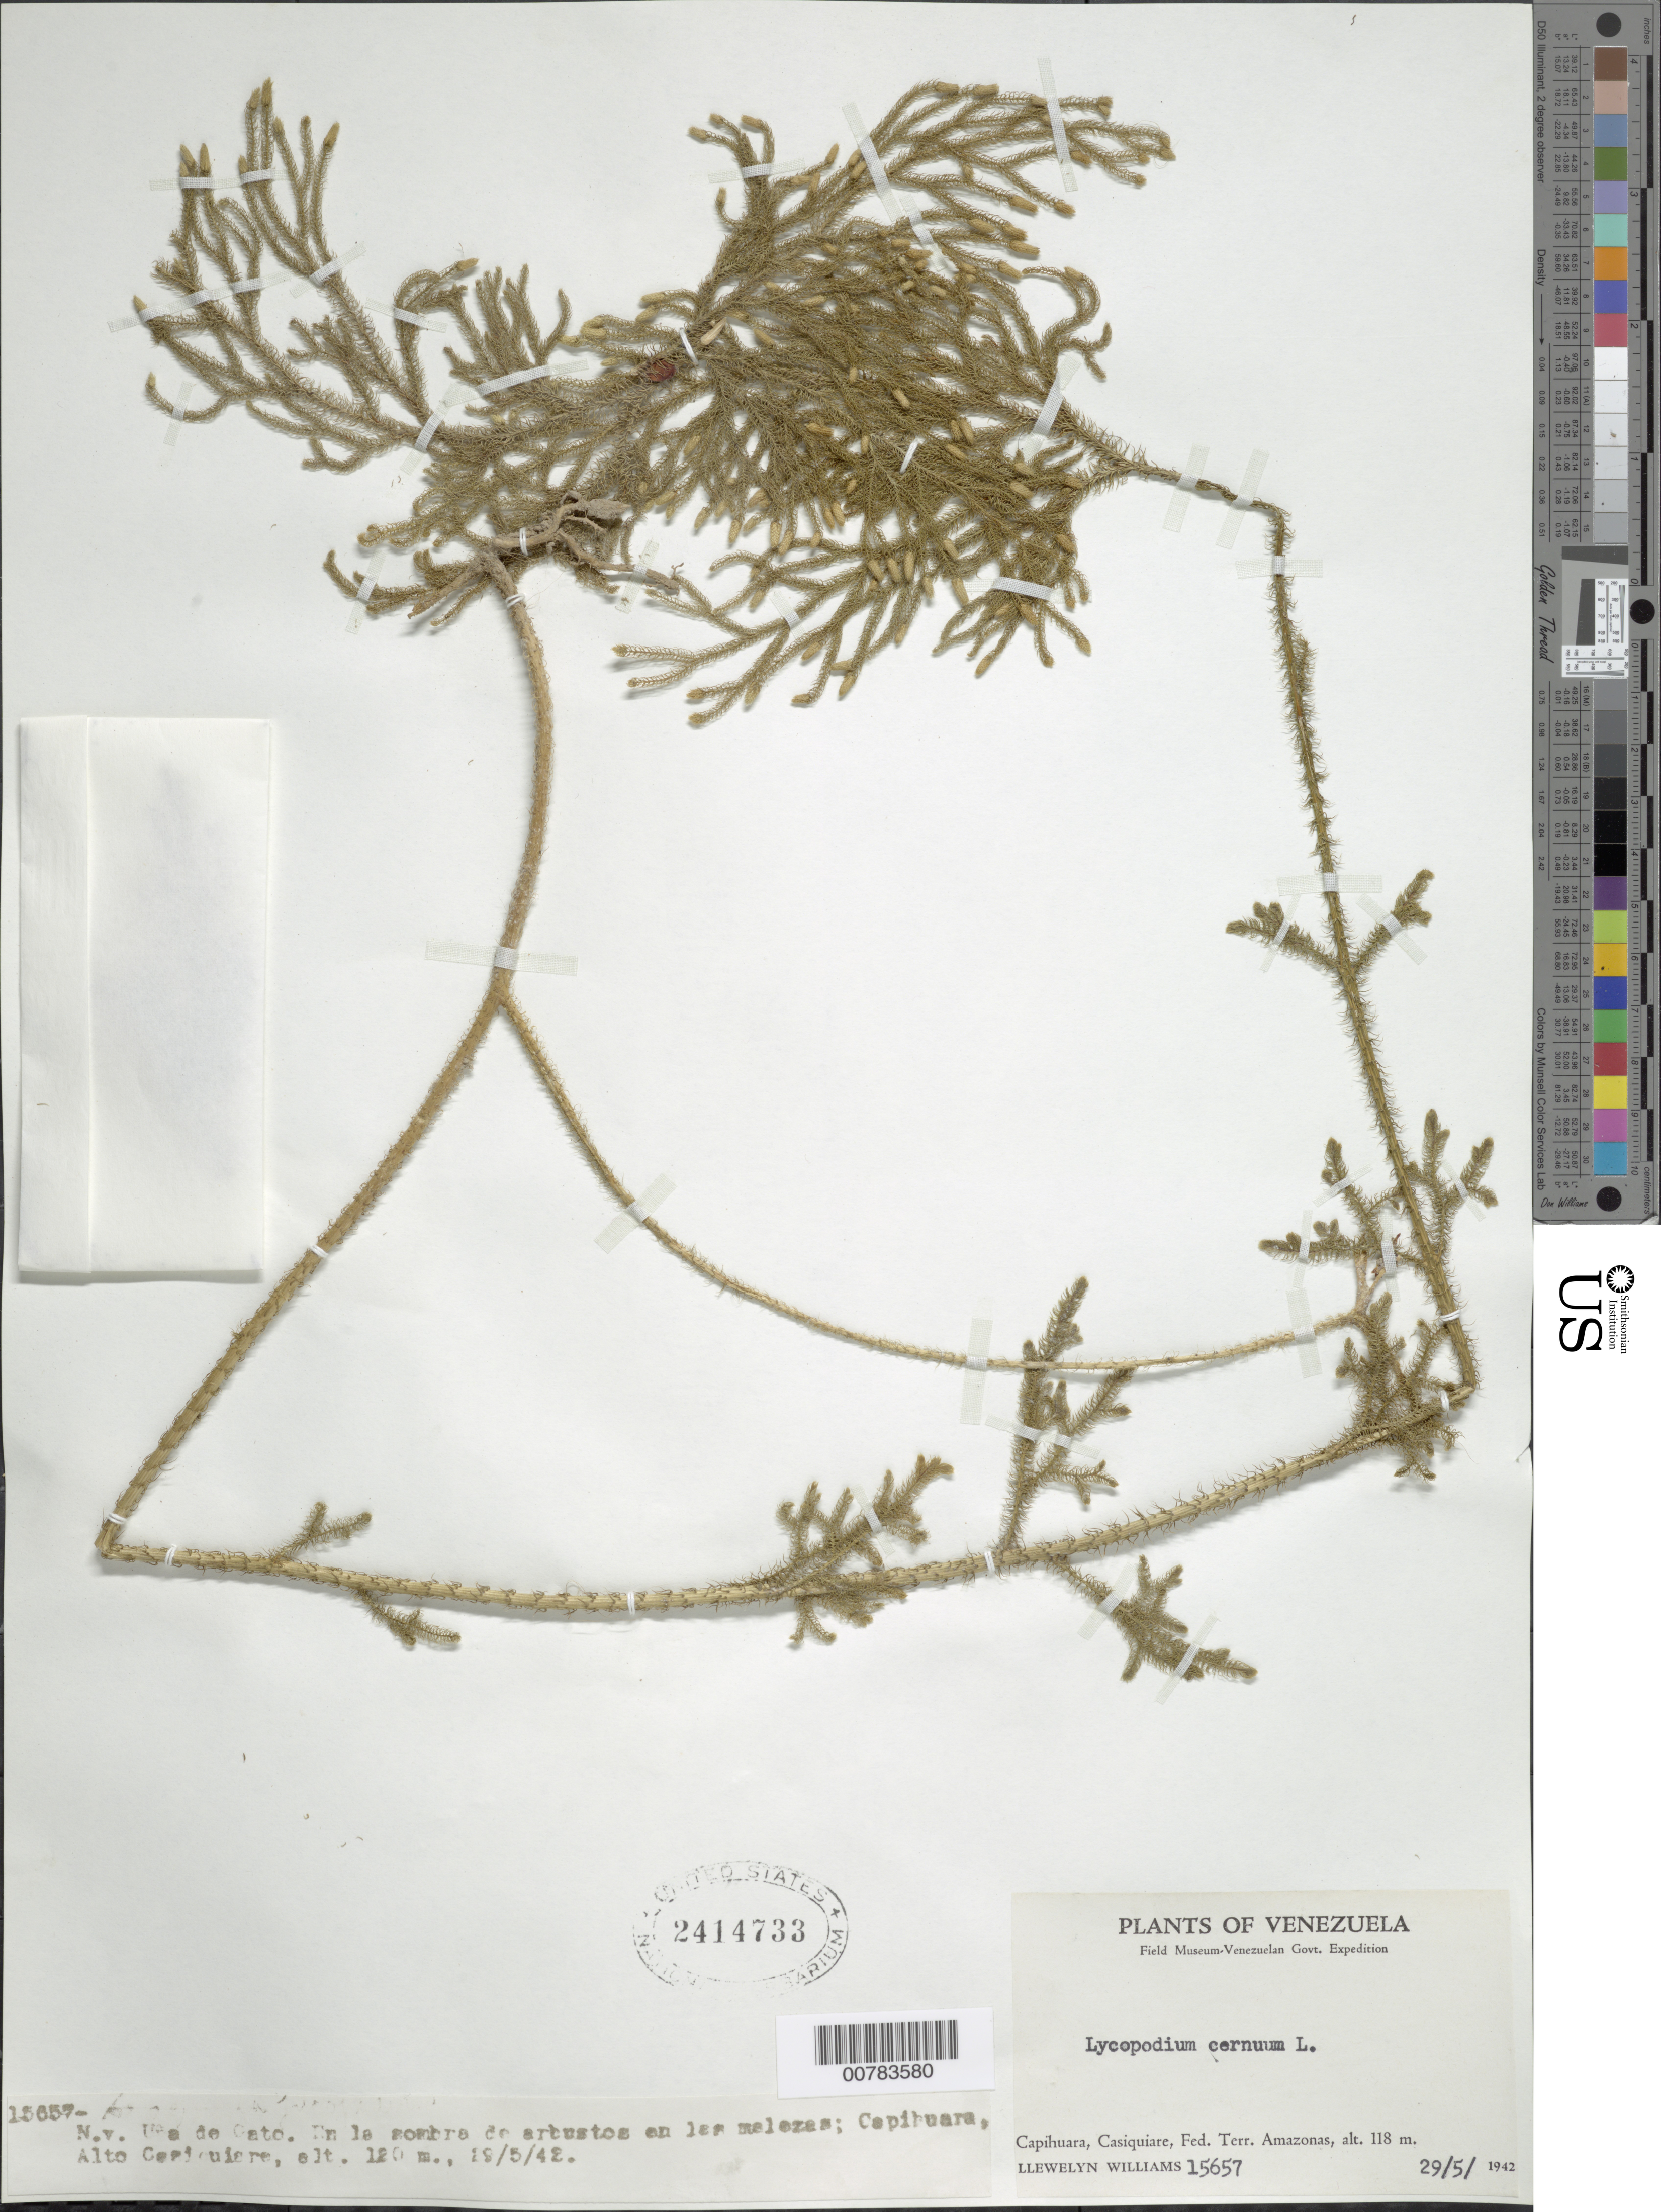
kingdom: Plantae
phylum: Tracheophyta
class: Lycopodiopsida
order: Lycopodiales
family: Lycopodiaceae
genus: Palhinhaea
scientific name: Palhinhaea cernua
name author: (L.) Vasc. & Franco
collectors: Ll. Williams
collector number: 15657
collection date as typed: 29-May-42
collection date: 1942-05-29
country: Venezuela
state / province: Amazonas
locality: Capihuara, Alto Casiquiare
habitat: Sombra de arbustos en las malezas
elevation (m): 120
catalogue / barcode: US 2414733